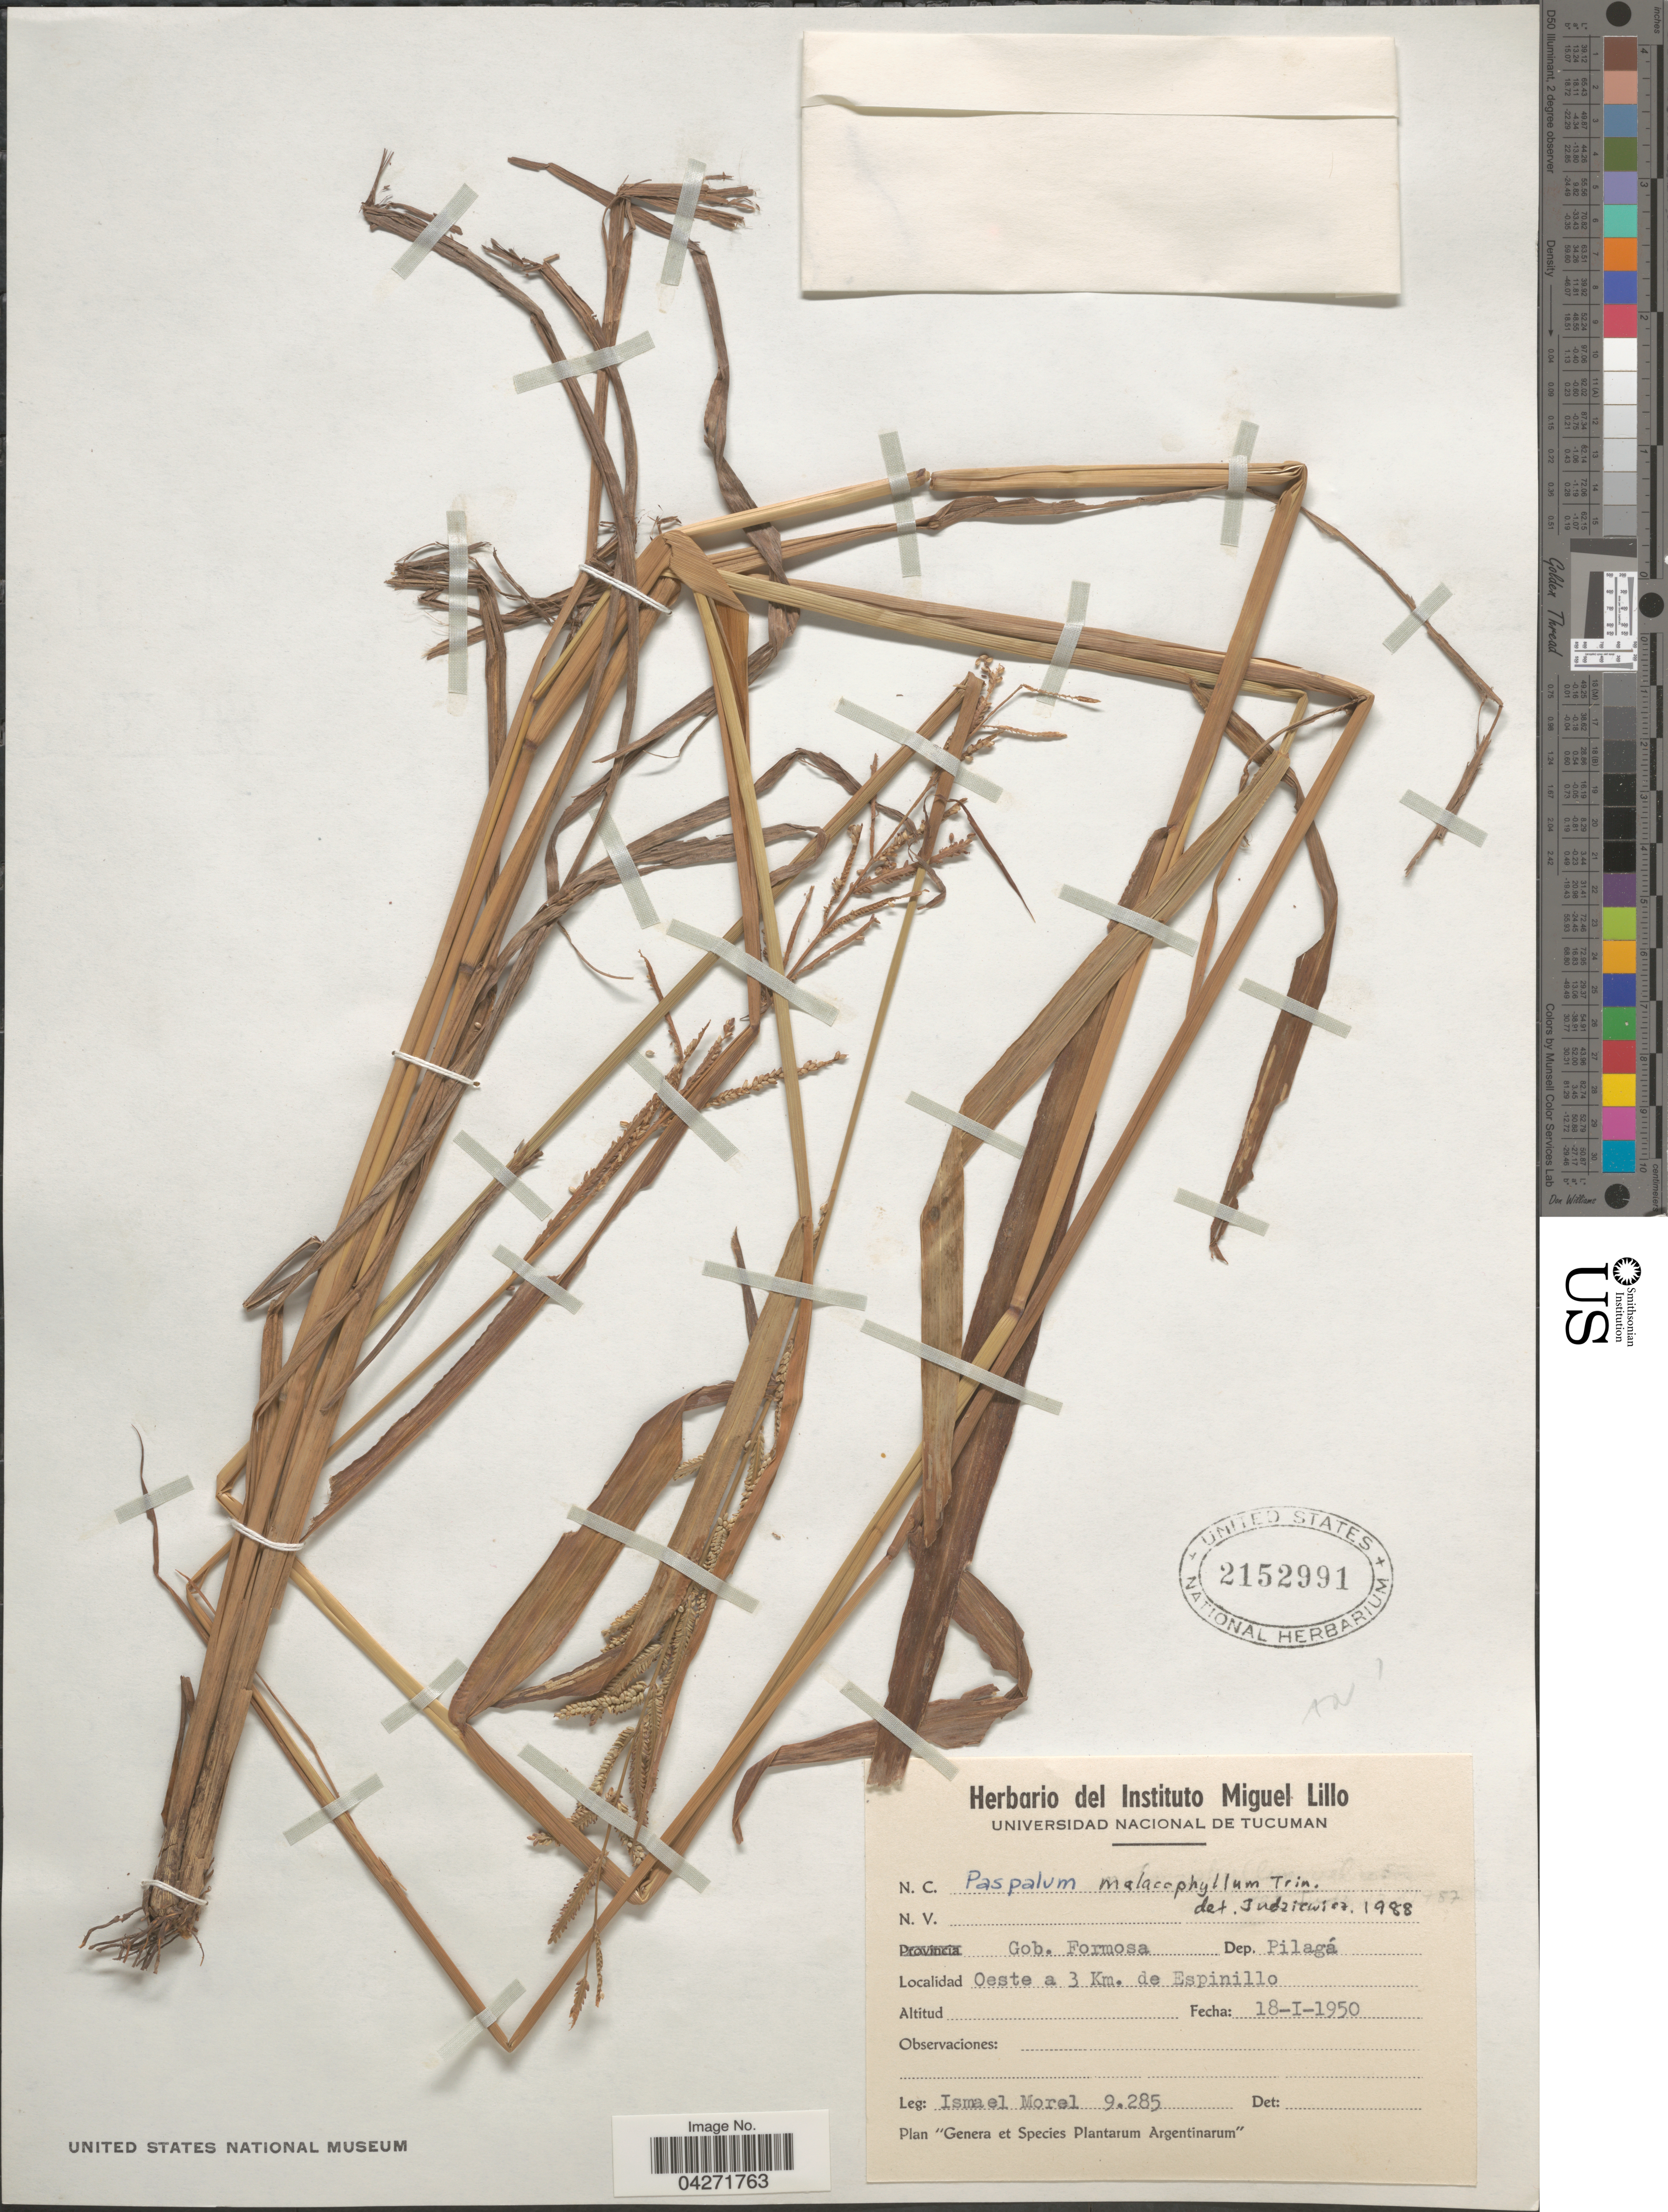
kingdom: Plantae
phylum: Tracheophyta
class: Liliopsida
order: Poales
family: Poaceae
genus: Paspalum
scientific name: Paspalum malacophyllum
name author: Trin.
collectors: I. Morel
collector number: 9285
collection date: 1950-01-18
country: Argentina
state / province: Formosa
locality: Gob. Formosa. Dep. Pilagá. Oeste a 3 Km. de Espinillo.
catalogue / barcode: US 2152991